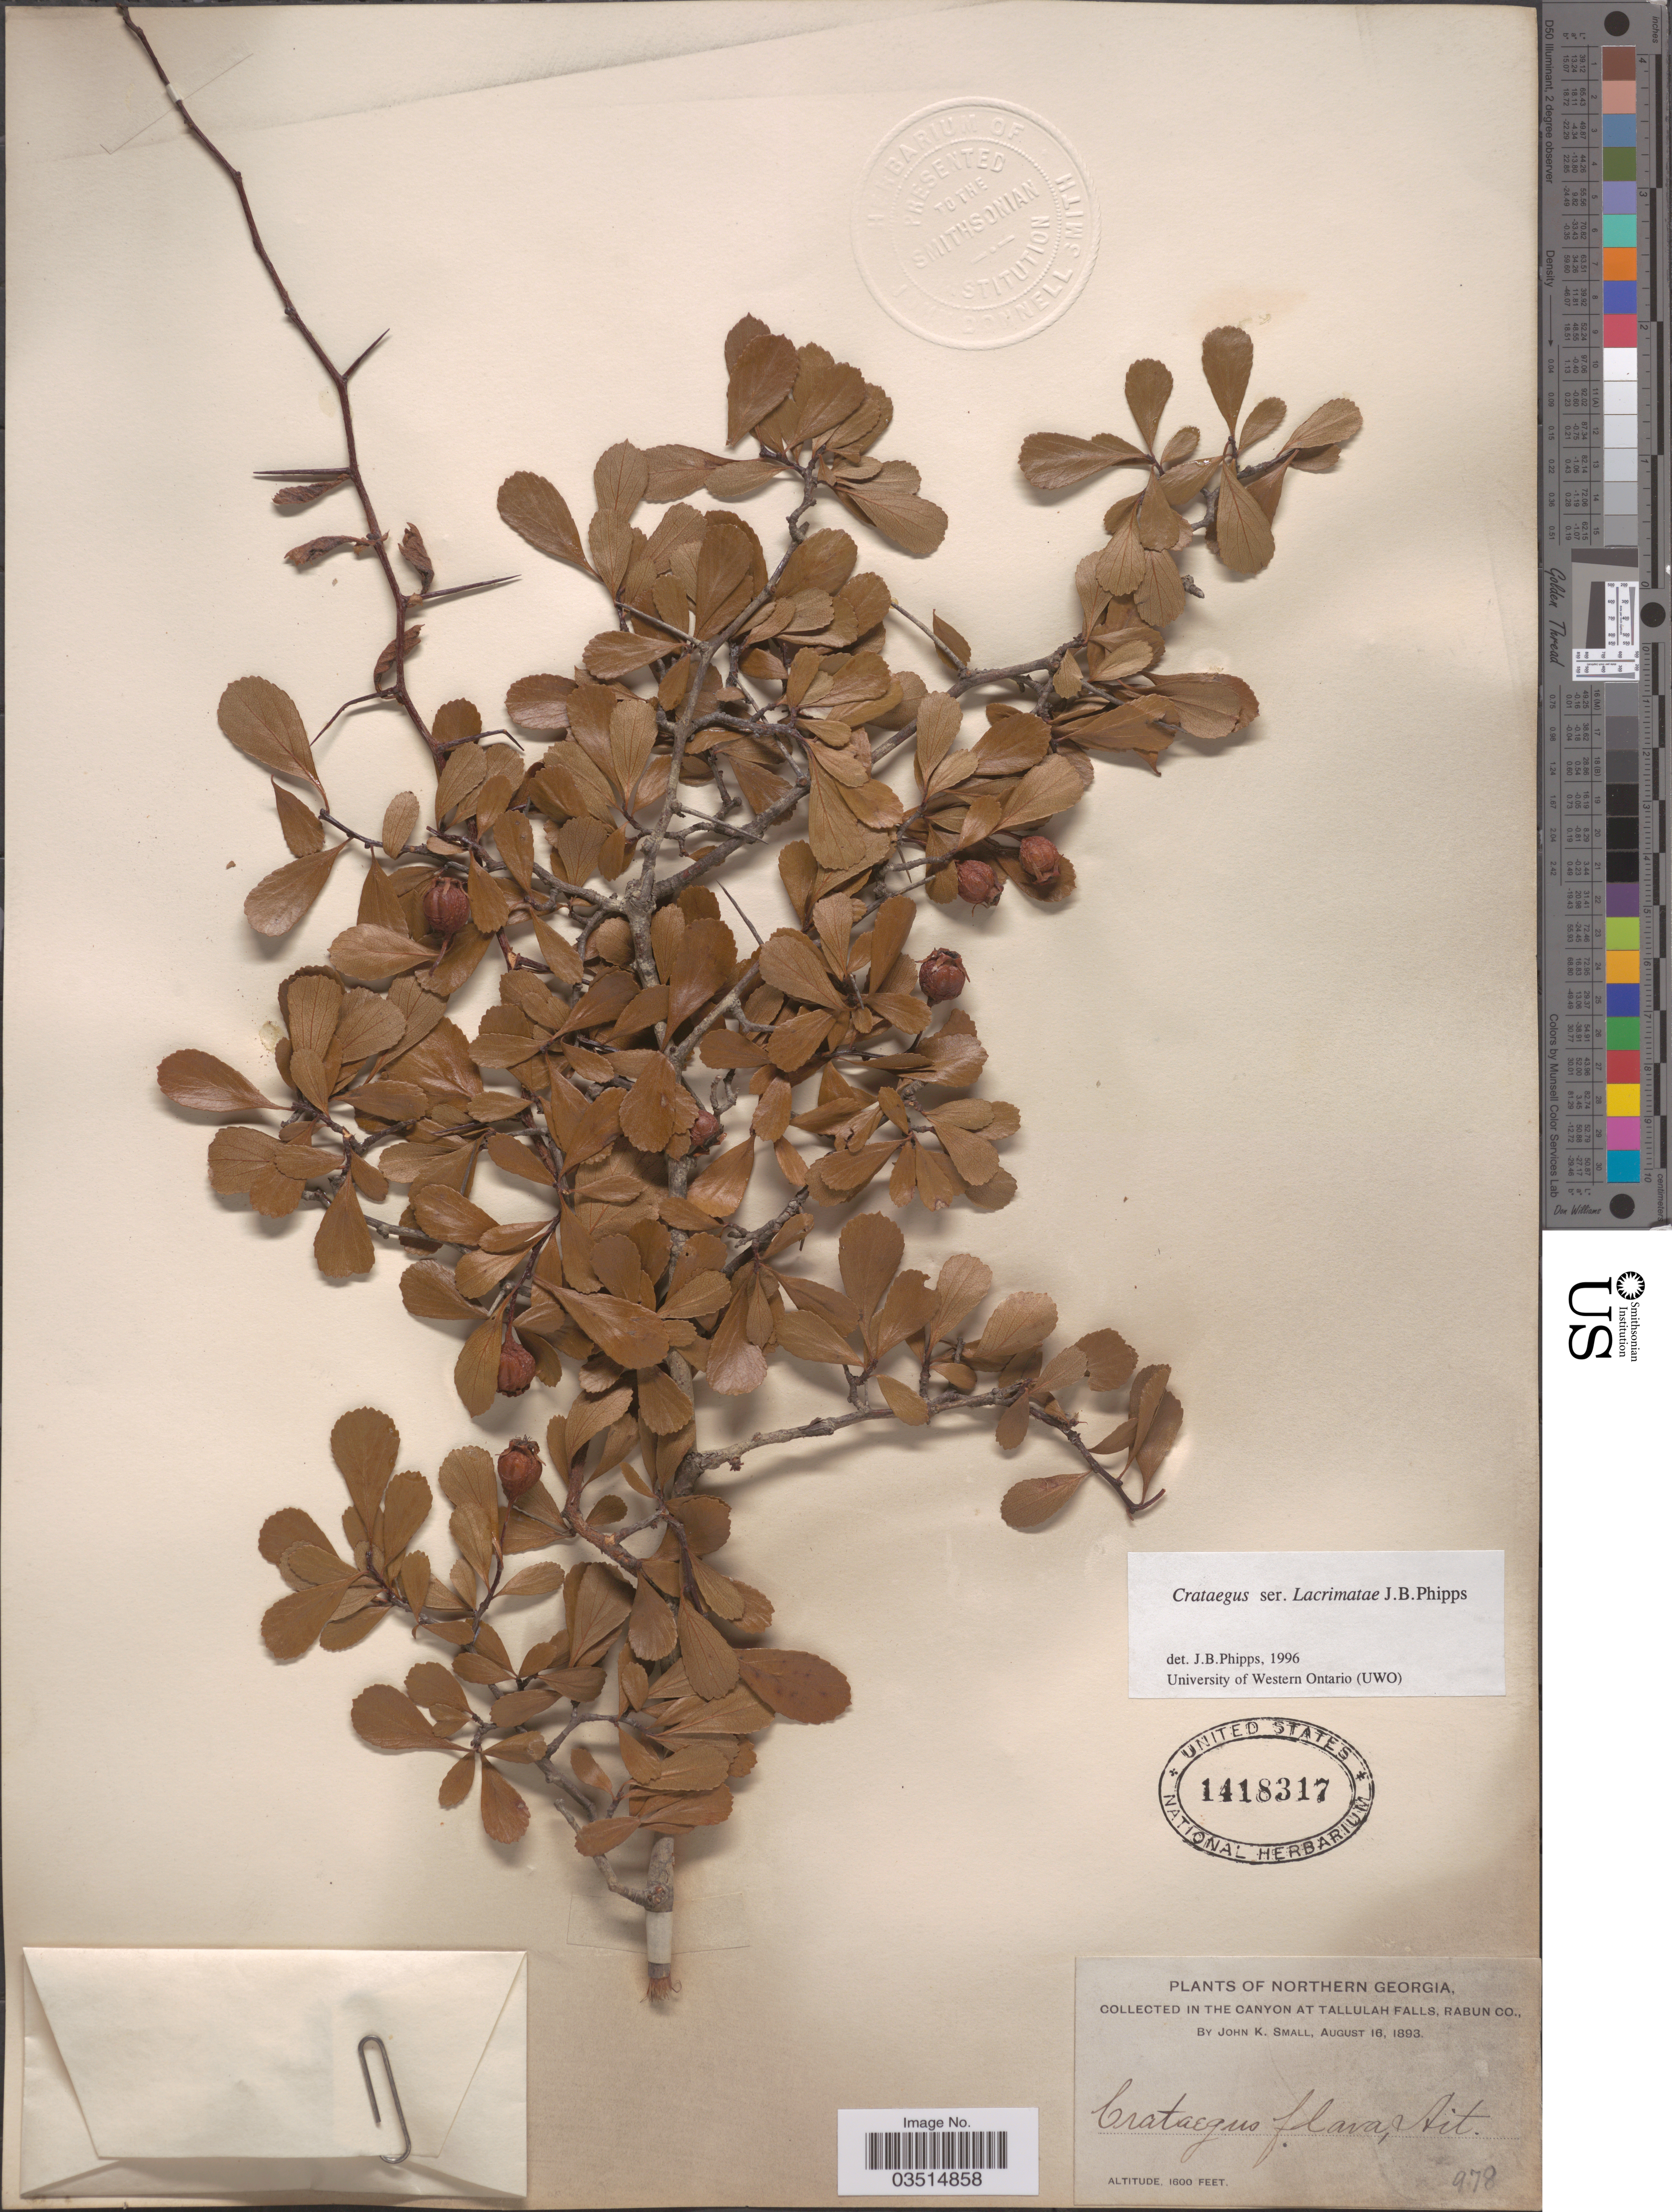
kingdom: Plantae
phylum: Tracheophyta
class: Magnoliopsida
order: Rosales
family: Rosaceae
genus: Crataegus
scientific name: Crataegus flava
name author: Aiton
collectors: J. K. Small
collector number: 978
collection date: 1893-08-16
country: United States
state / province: Georgia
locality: Northern Georgia. In the Canyon at Tallulah Falls, Rabun Co.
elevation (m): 488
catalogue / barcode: US 1418317